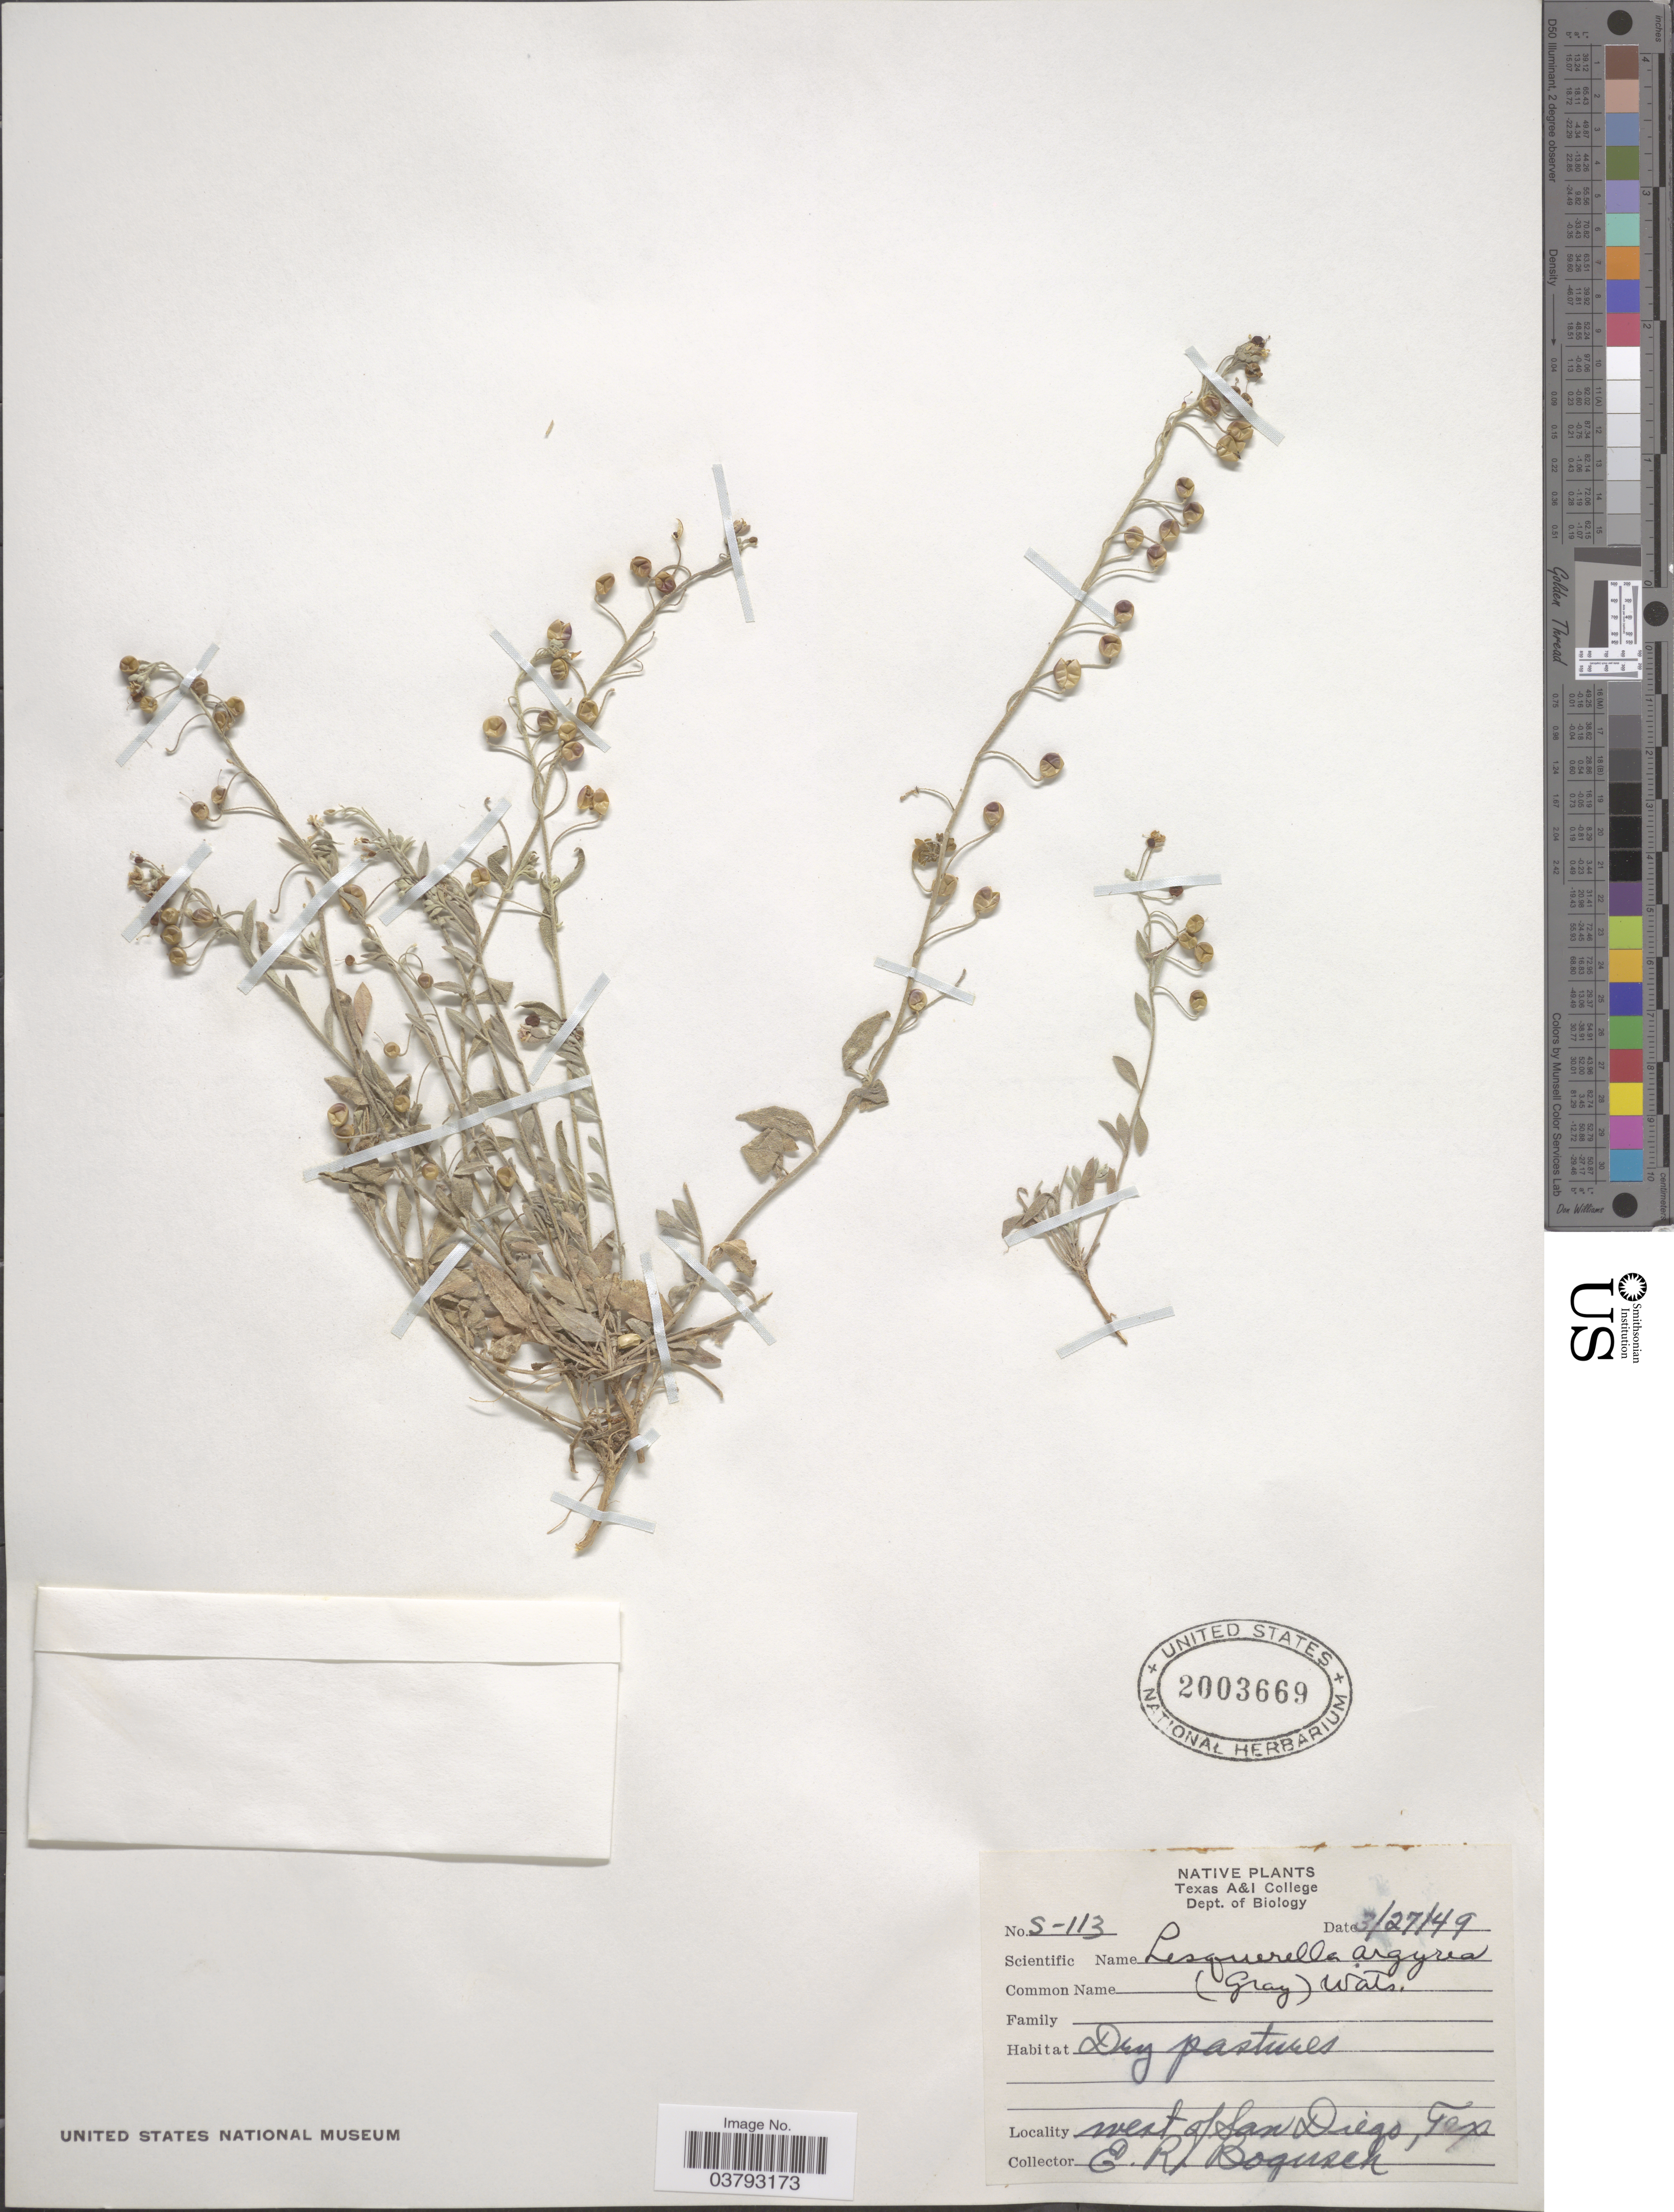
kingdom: Plantae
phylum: Tracheophyta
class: Magnoliopsida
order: Brassicales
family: Brassicaceae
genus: Lesquerella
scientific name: Lesquerella argyraea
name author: (A. Gray) S. Watson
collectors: E. Bogusch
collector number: S-113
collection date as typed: Transcribed d/m/y: 27/3/49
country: United States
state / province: Texas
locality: West of San Diego.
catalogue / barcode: US 2003669